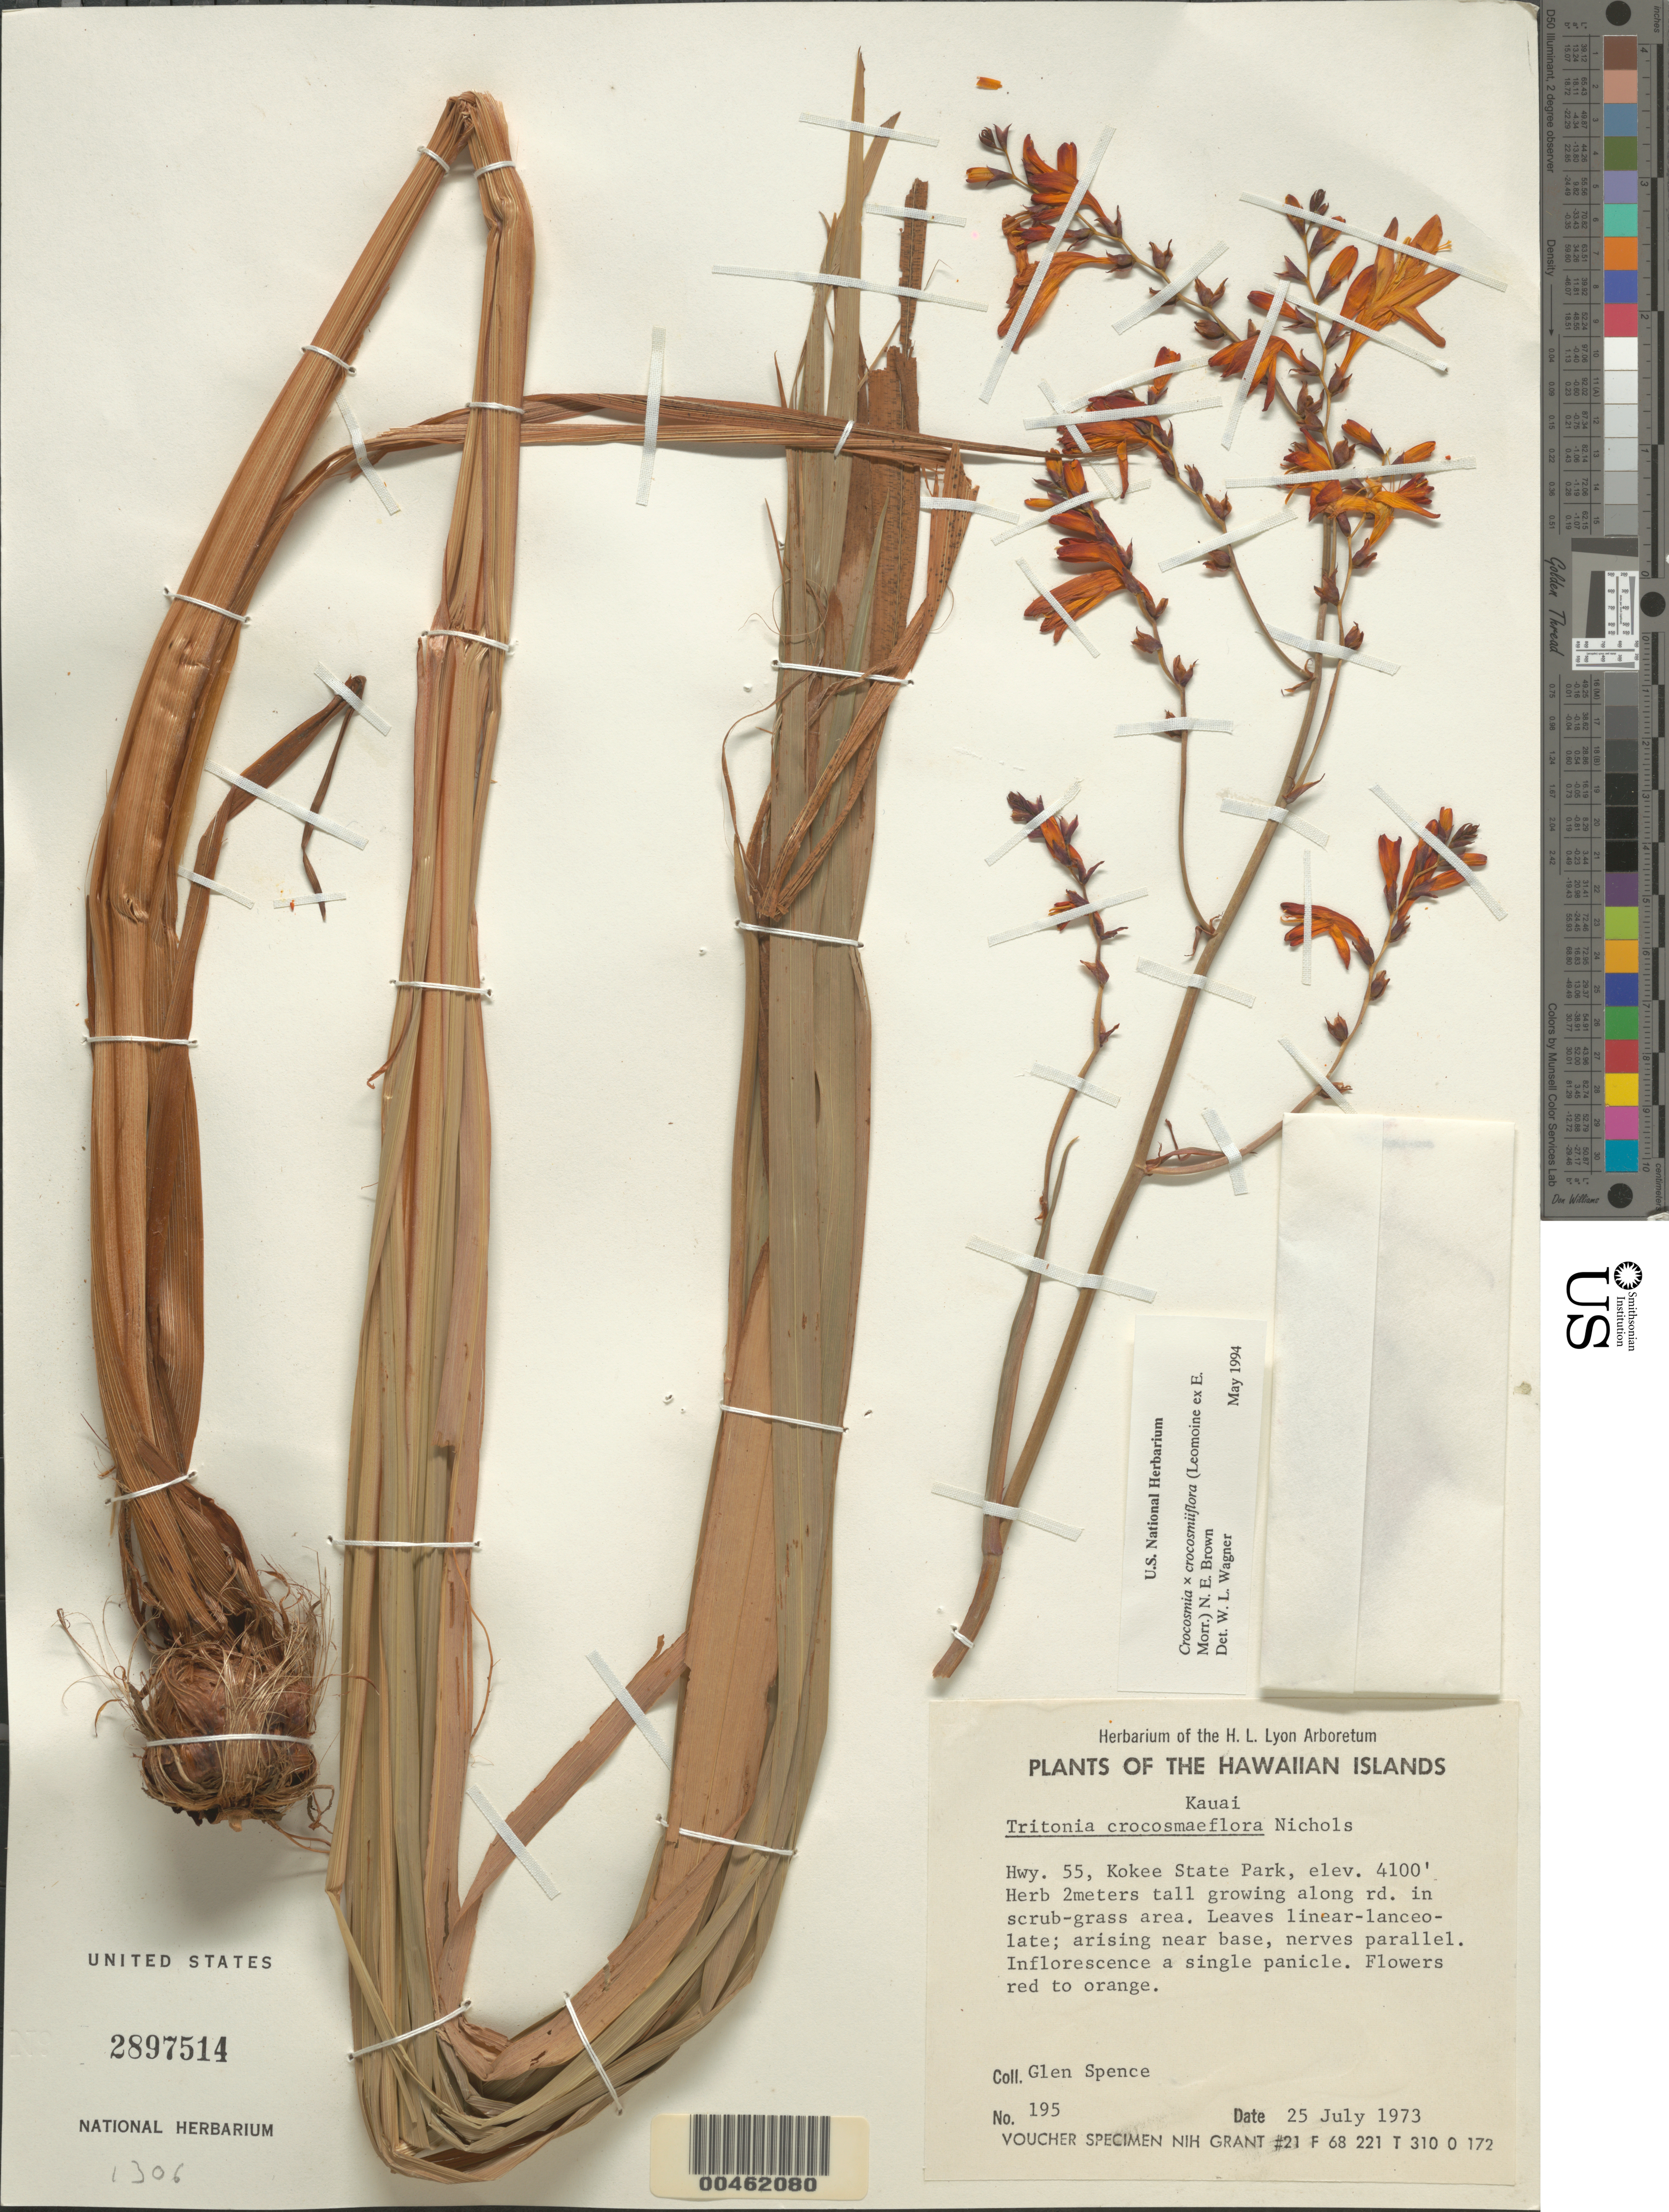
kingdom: Plantae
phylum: Tracheophyta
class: Liliopsida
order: Asparagales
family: Iridaceae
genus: Crocosmia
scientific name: Crocosmia x crocosmiiflora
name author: (Lemoine) N.E. Br.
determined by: Wagner, W. L., (BOT), Smithsonian Institution - National Museum of Natural History (UNITED STATES)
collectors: G. Spence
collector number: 195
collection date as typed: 25 Jul 1973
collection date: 1973-07-25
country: United States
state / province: Hawaii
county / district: Kauai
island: Kaua'i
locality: Hwy. 55, Kokee State Park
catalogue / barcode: US 2897514